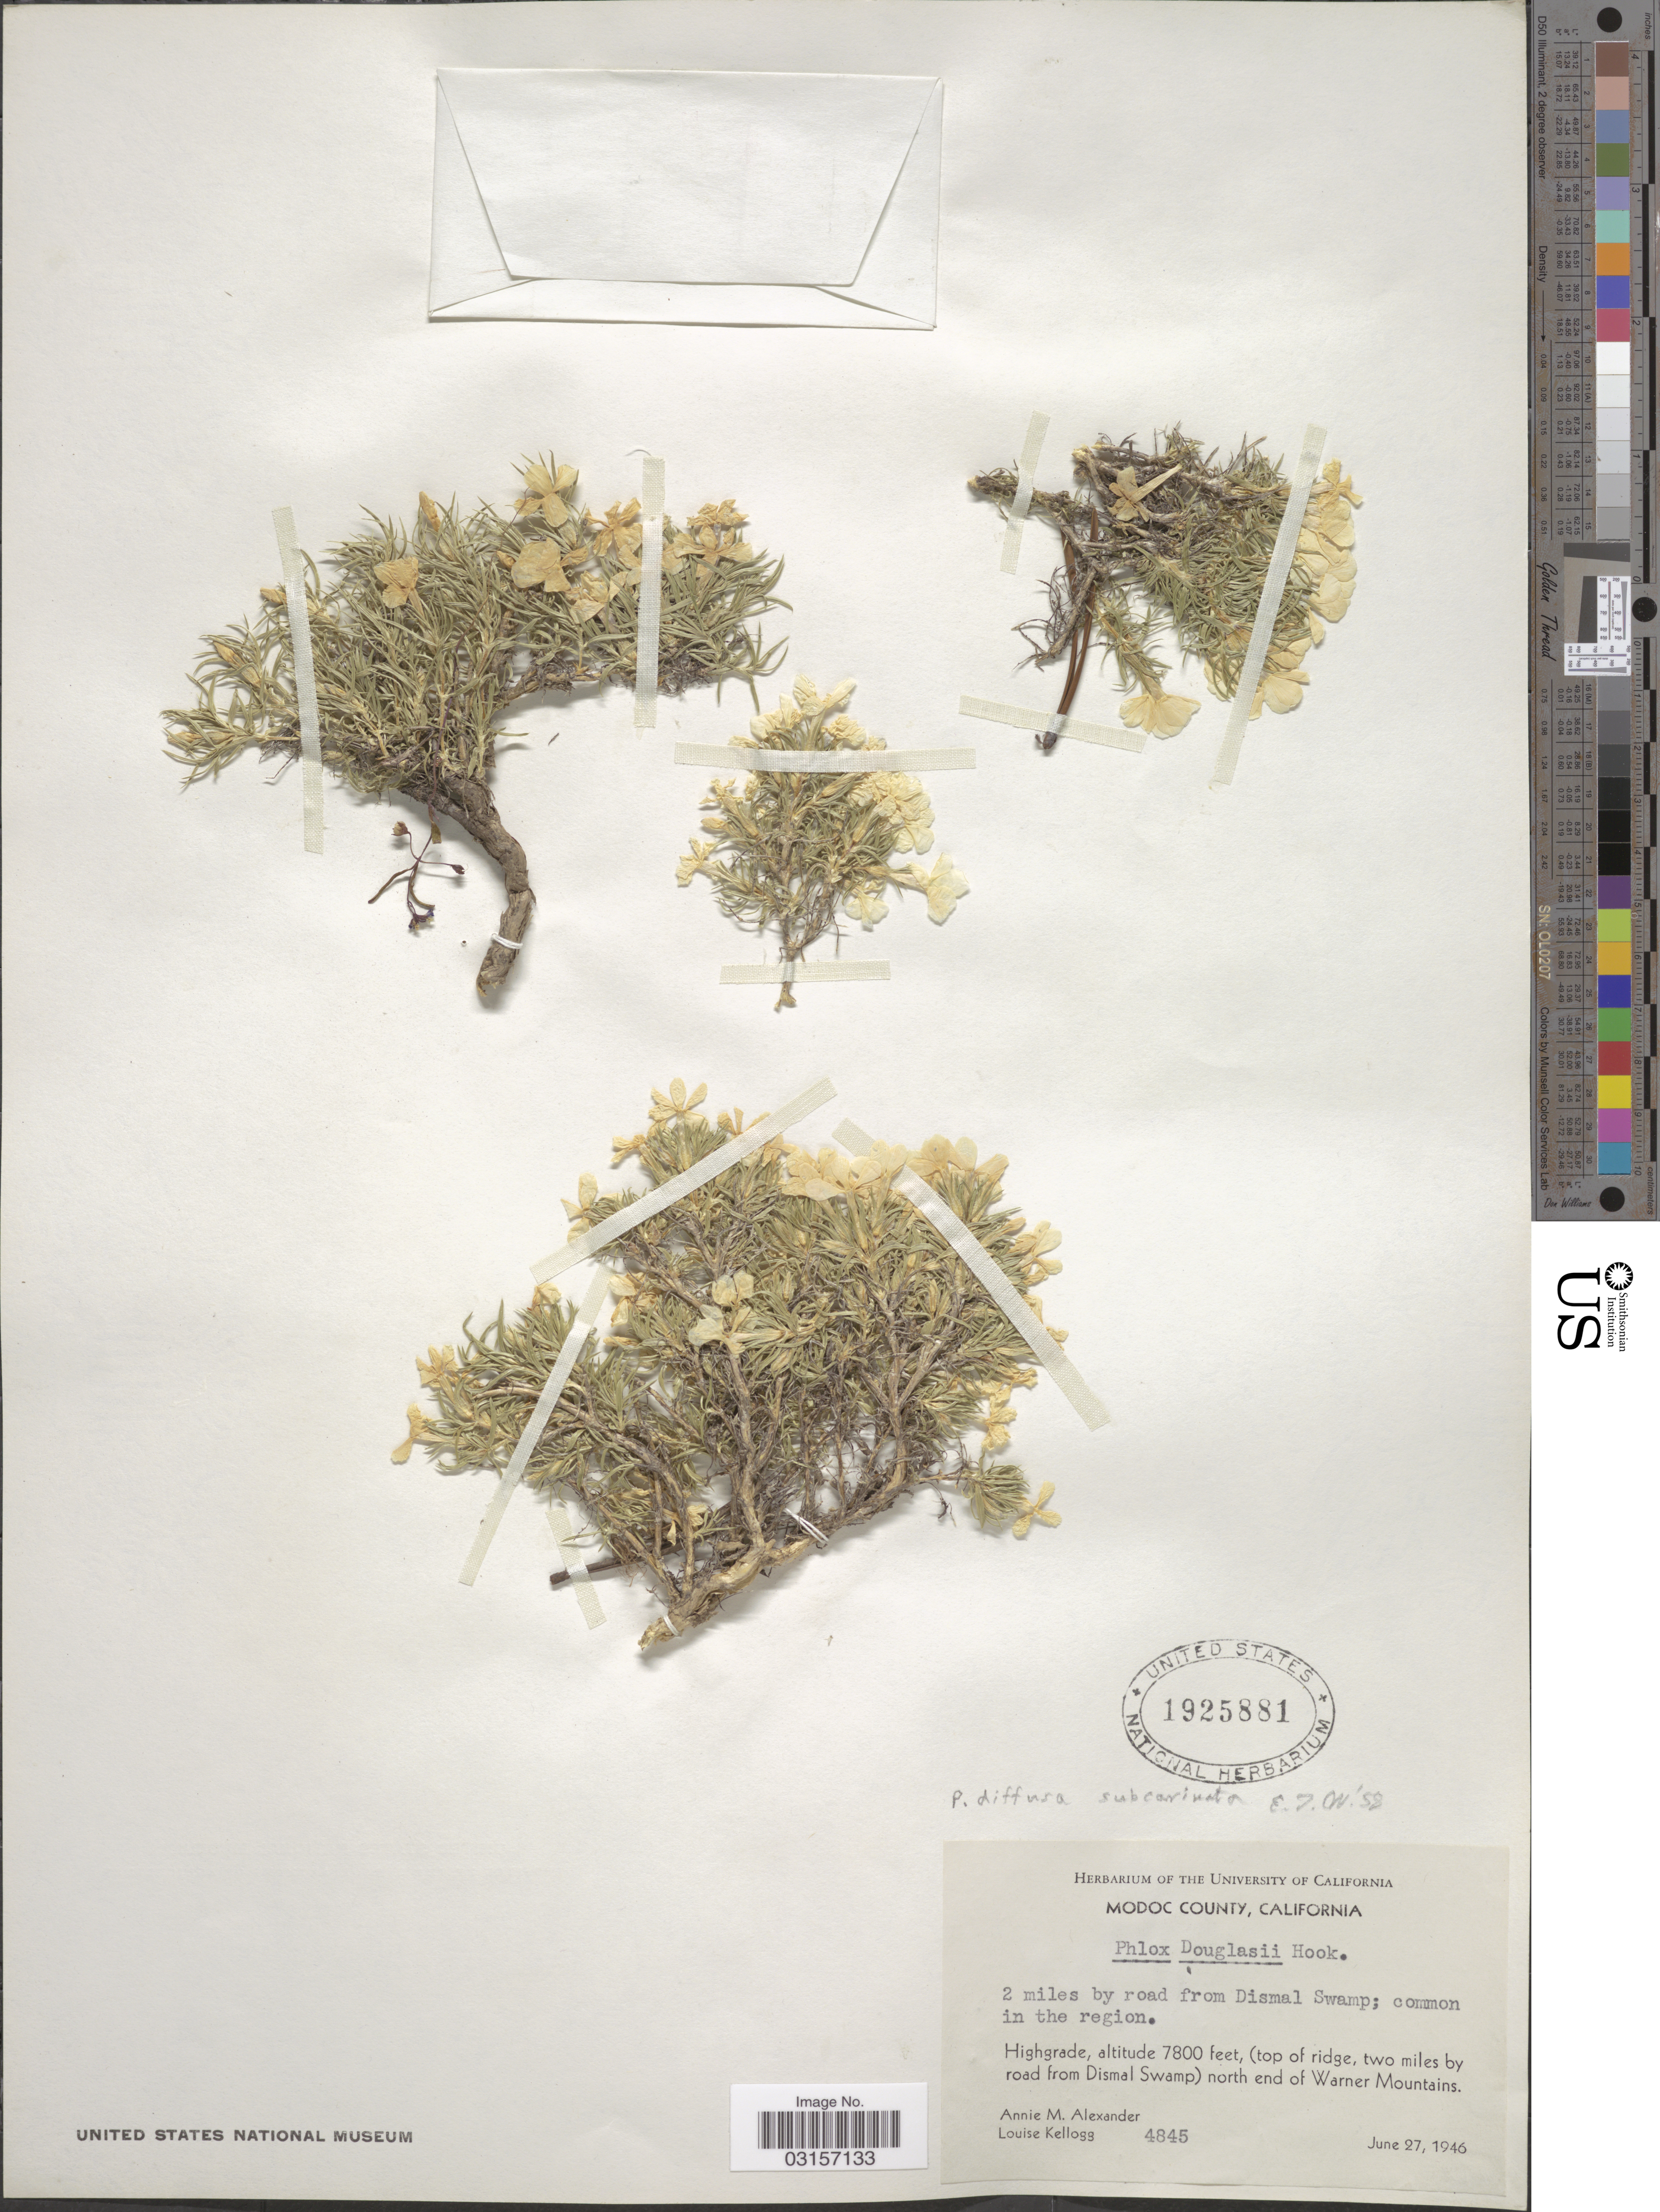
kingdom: Plantae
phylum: Tracheophyta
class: Magnoliopsida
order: Ericales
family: Polemoniaceae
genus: Phlox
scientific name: Phlox diffusa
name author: Benth.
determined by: Mayfield, M. H.; Ferguson, C. J.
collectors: A. M. Alexander & L. Kellogg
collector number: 4845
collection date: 1946-06-27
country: United States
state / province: California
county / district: Modoc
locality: Modoc County, 2 miles by road from Dismal Swamp; common in the region, Highgrade, (top of ridge, two miles by road from Dismal Swamp) north end of Warner Mountains.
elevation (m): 2377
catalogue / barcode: US 1925881